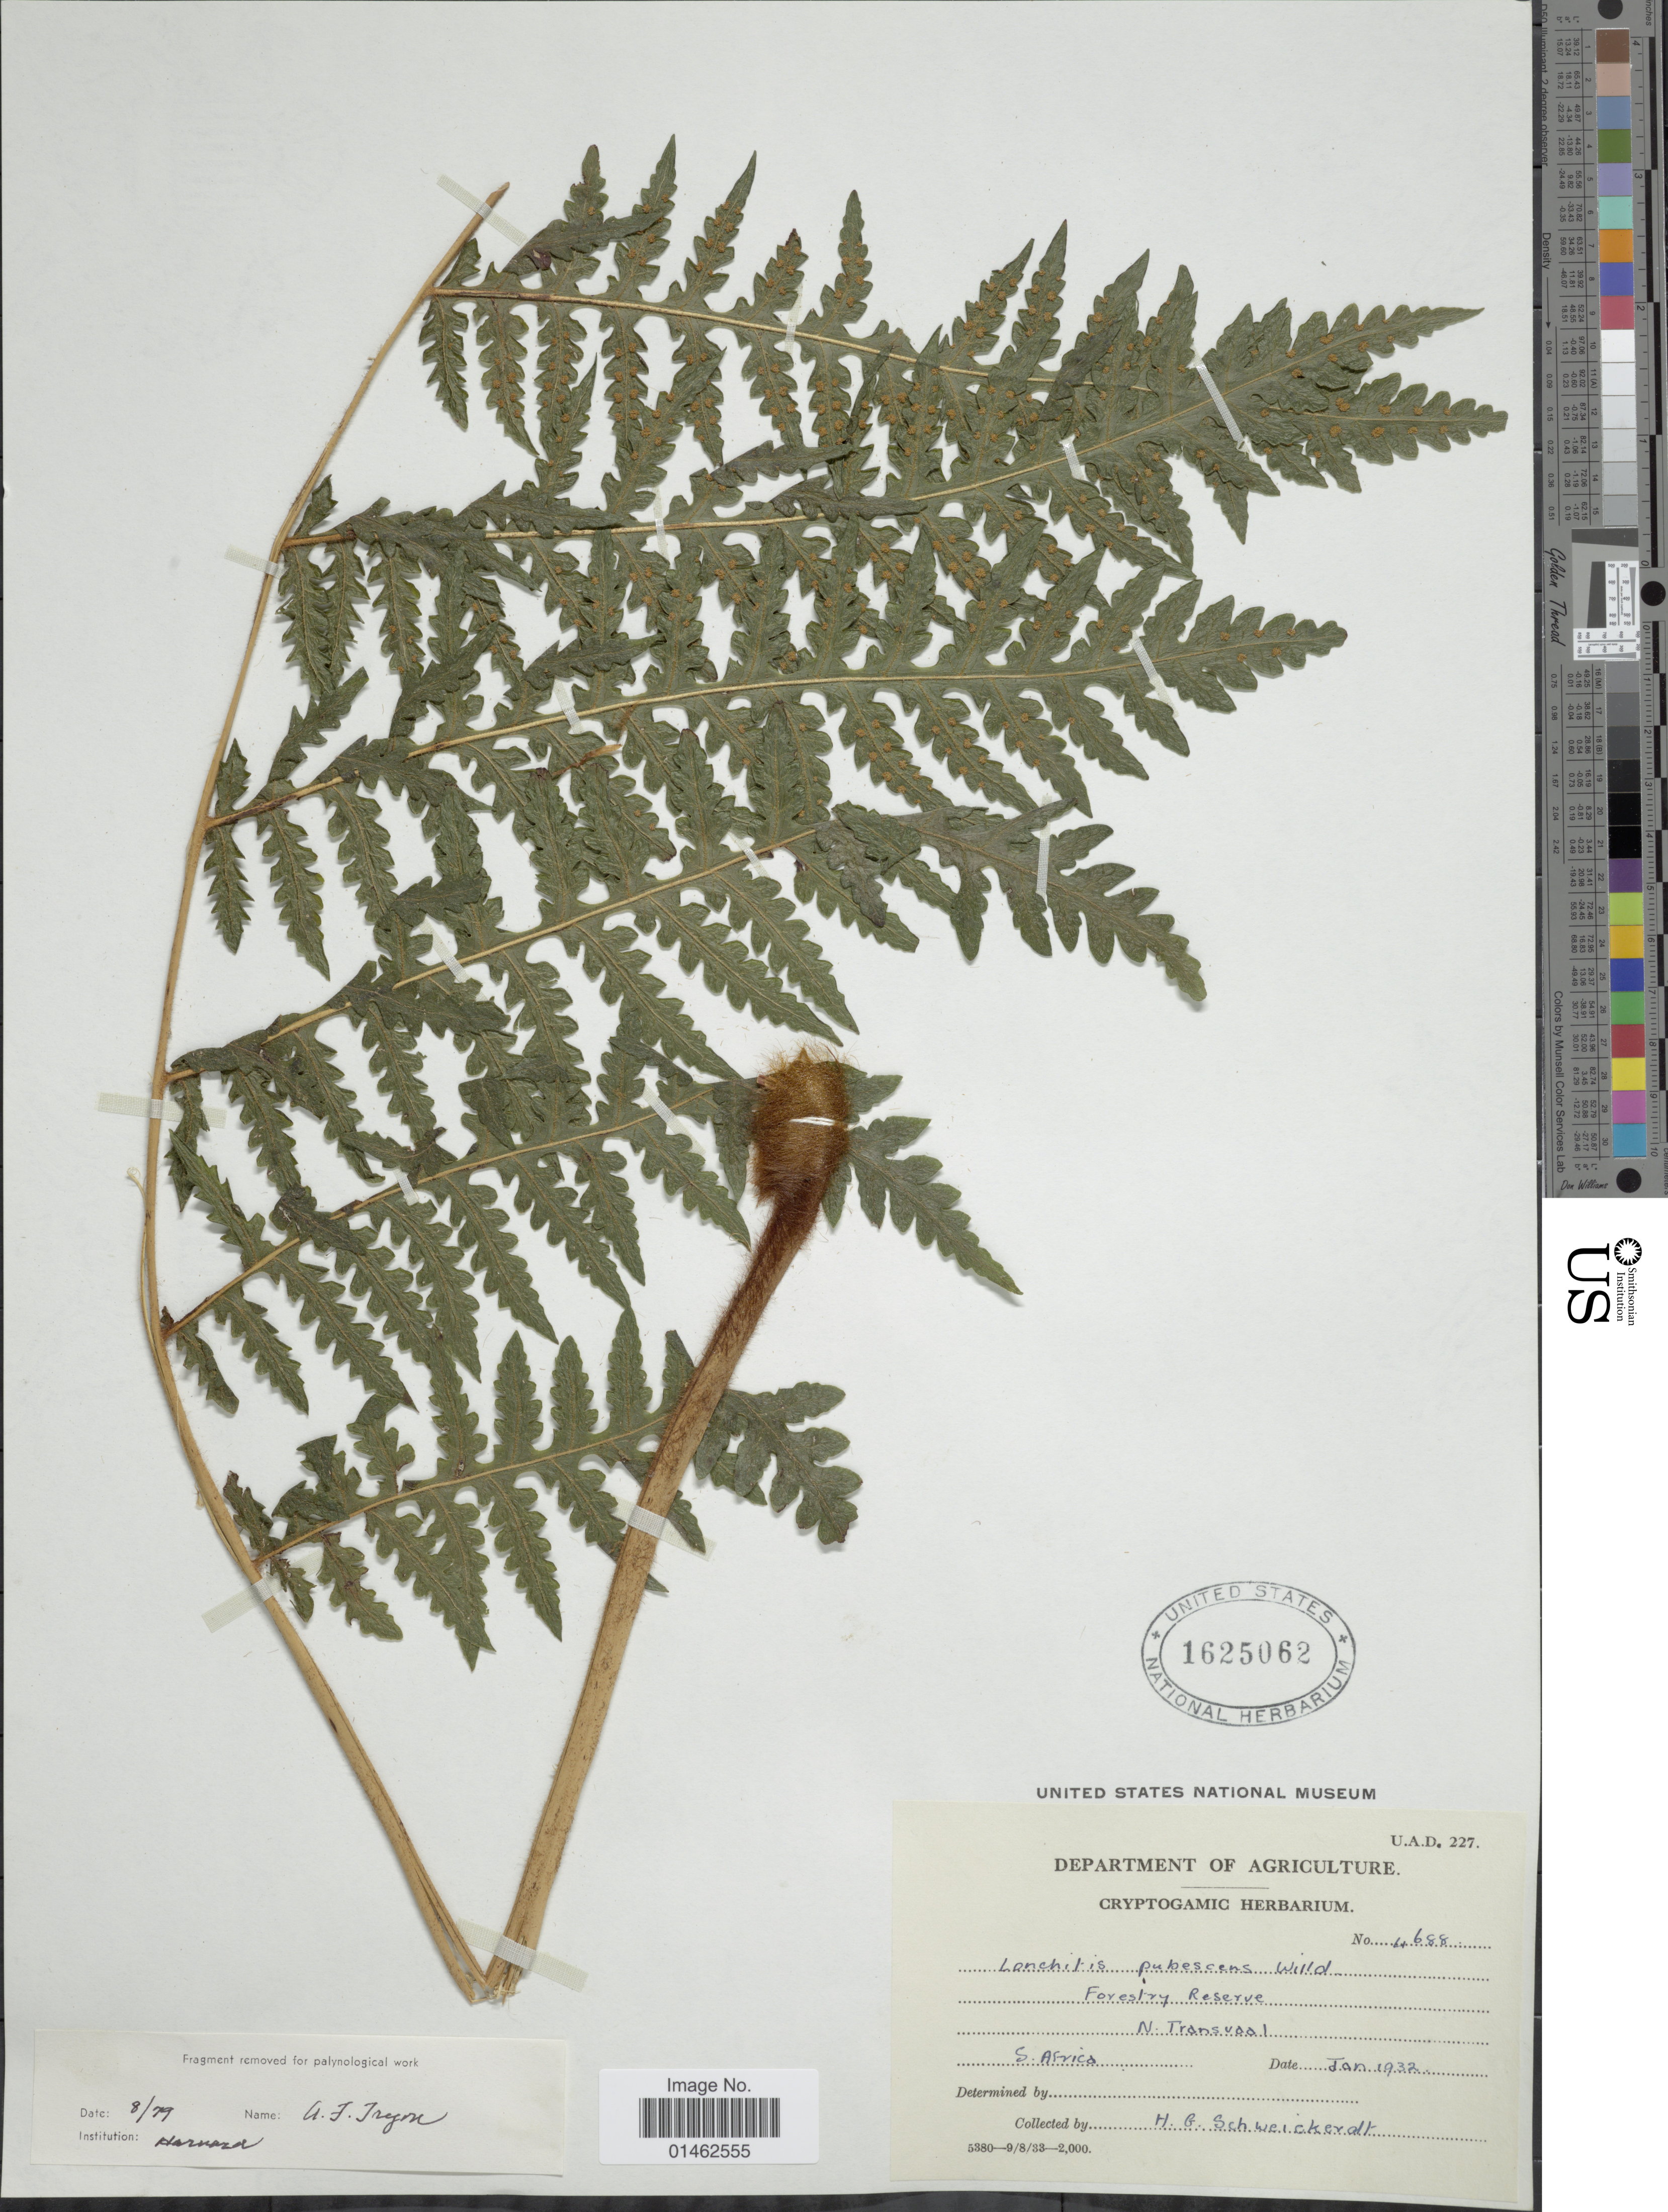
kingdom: Plantae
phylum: Tracheophyta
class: Polypodiopsida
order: Polypodiales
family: Dennstaedtiaceae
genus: Blotiella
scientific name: Blotiella javanica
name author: (Desr.) C.V. Morton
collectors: H. Schweichkerdt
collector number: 4688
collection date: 1932-01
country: South Africa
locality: Forestry Reserve, N. Transvaal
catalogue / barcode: US 1625062